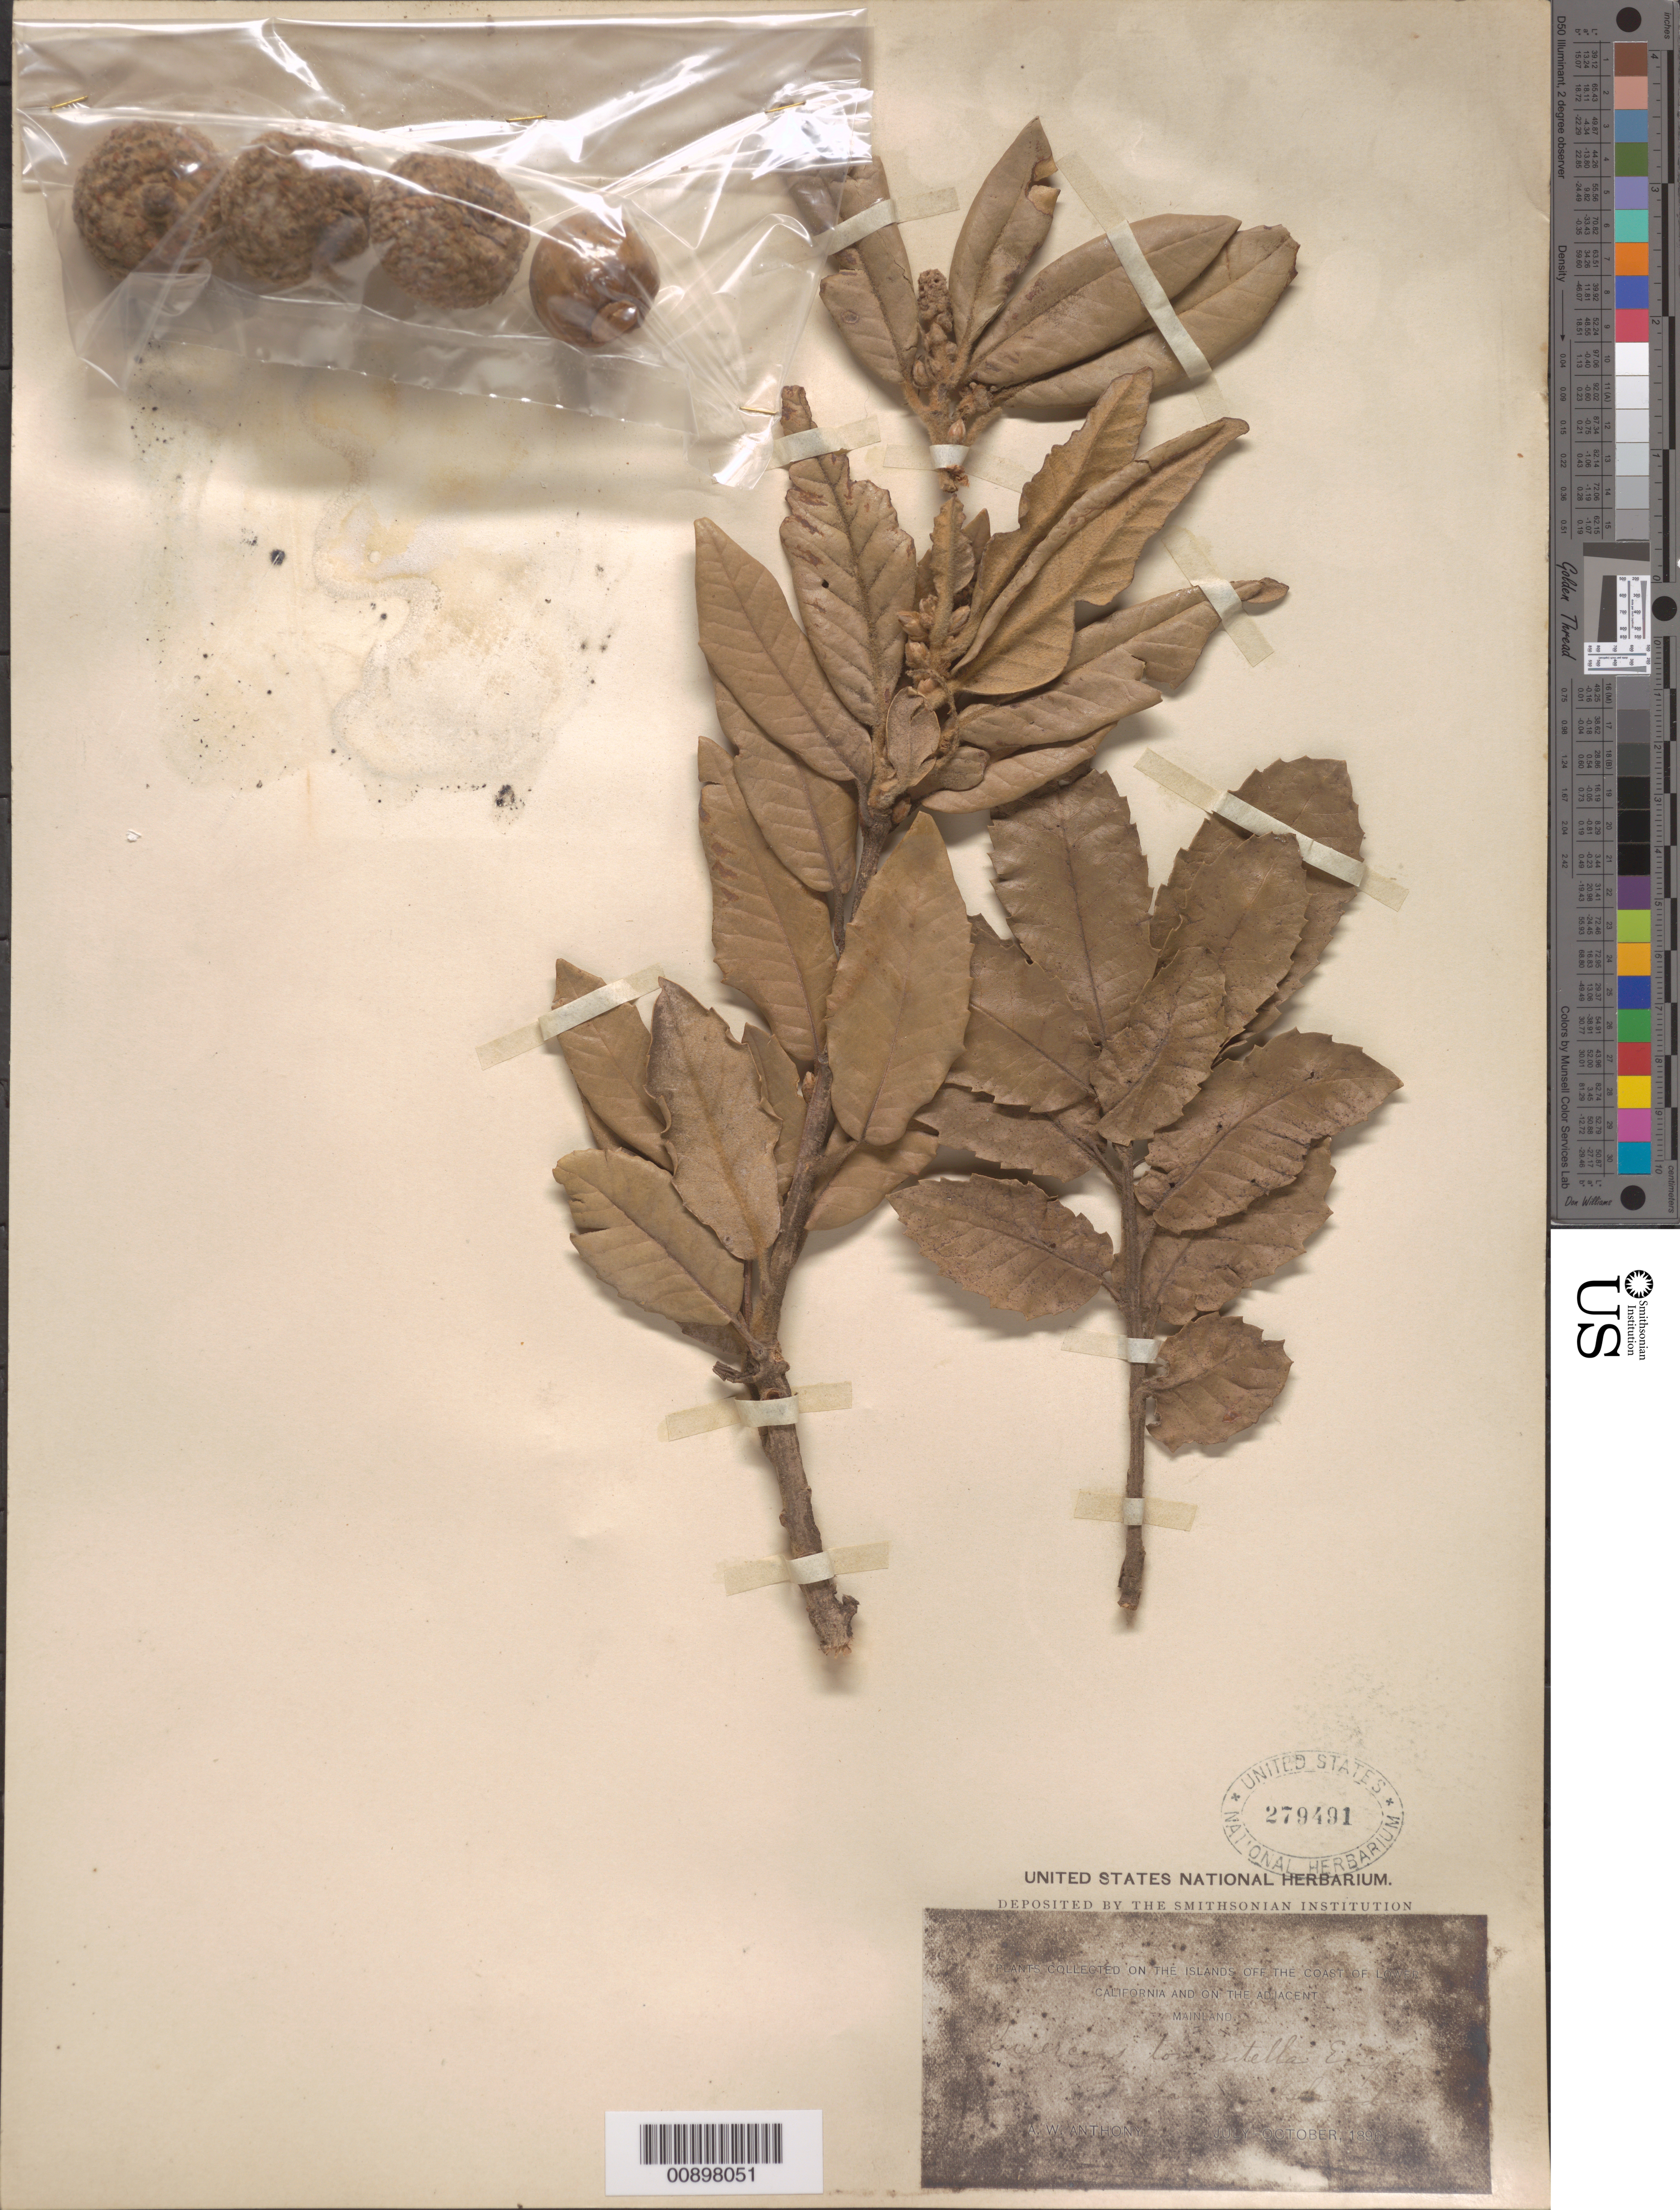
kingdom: Plantae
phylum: Tracheophyta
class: Magnoliopsida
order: Fagales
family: Fagaceae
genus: Quercus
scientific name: Quercus tomentella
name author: Engelm.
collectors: A. W. Anthony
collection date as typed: Jul 1896 to -- Oct 1896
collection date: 1896-07/1896-10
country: Mexico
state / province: Baja California Norte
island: Guadalupe I.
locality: Guadalupe Island.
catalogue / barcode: US 279491